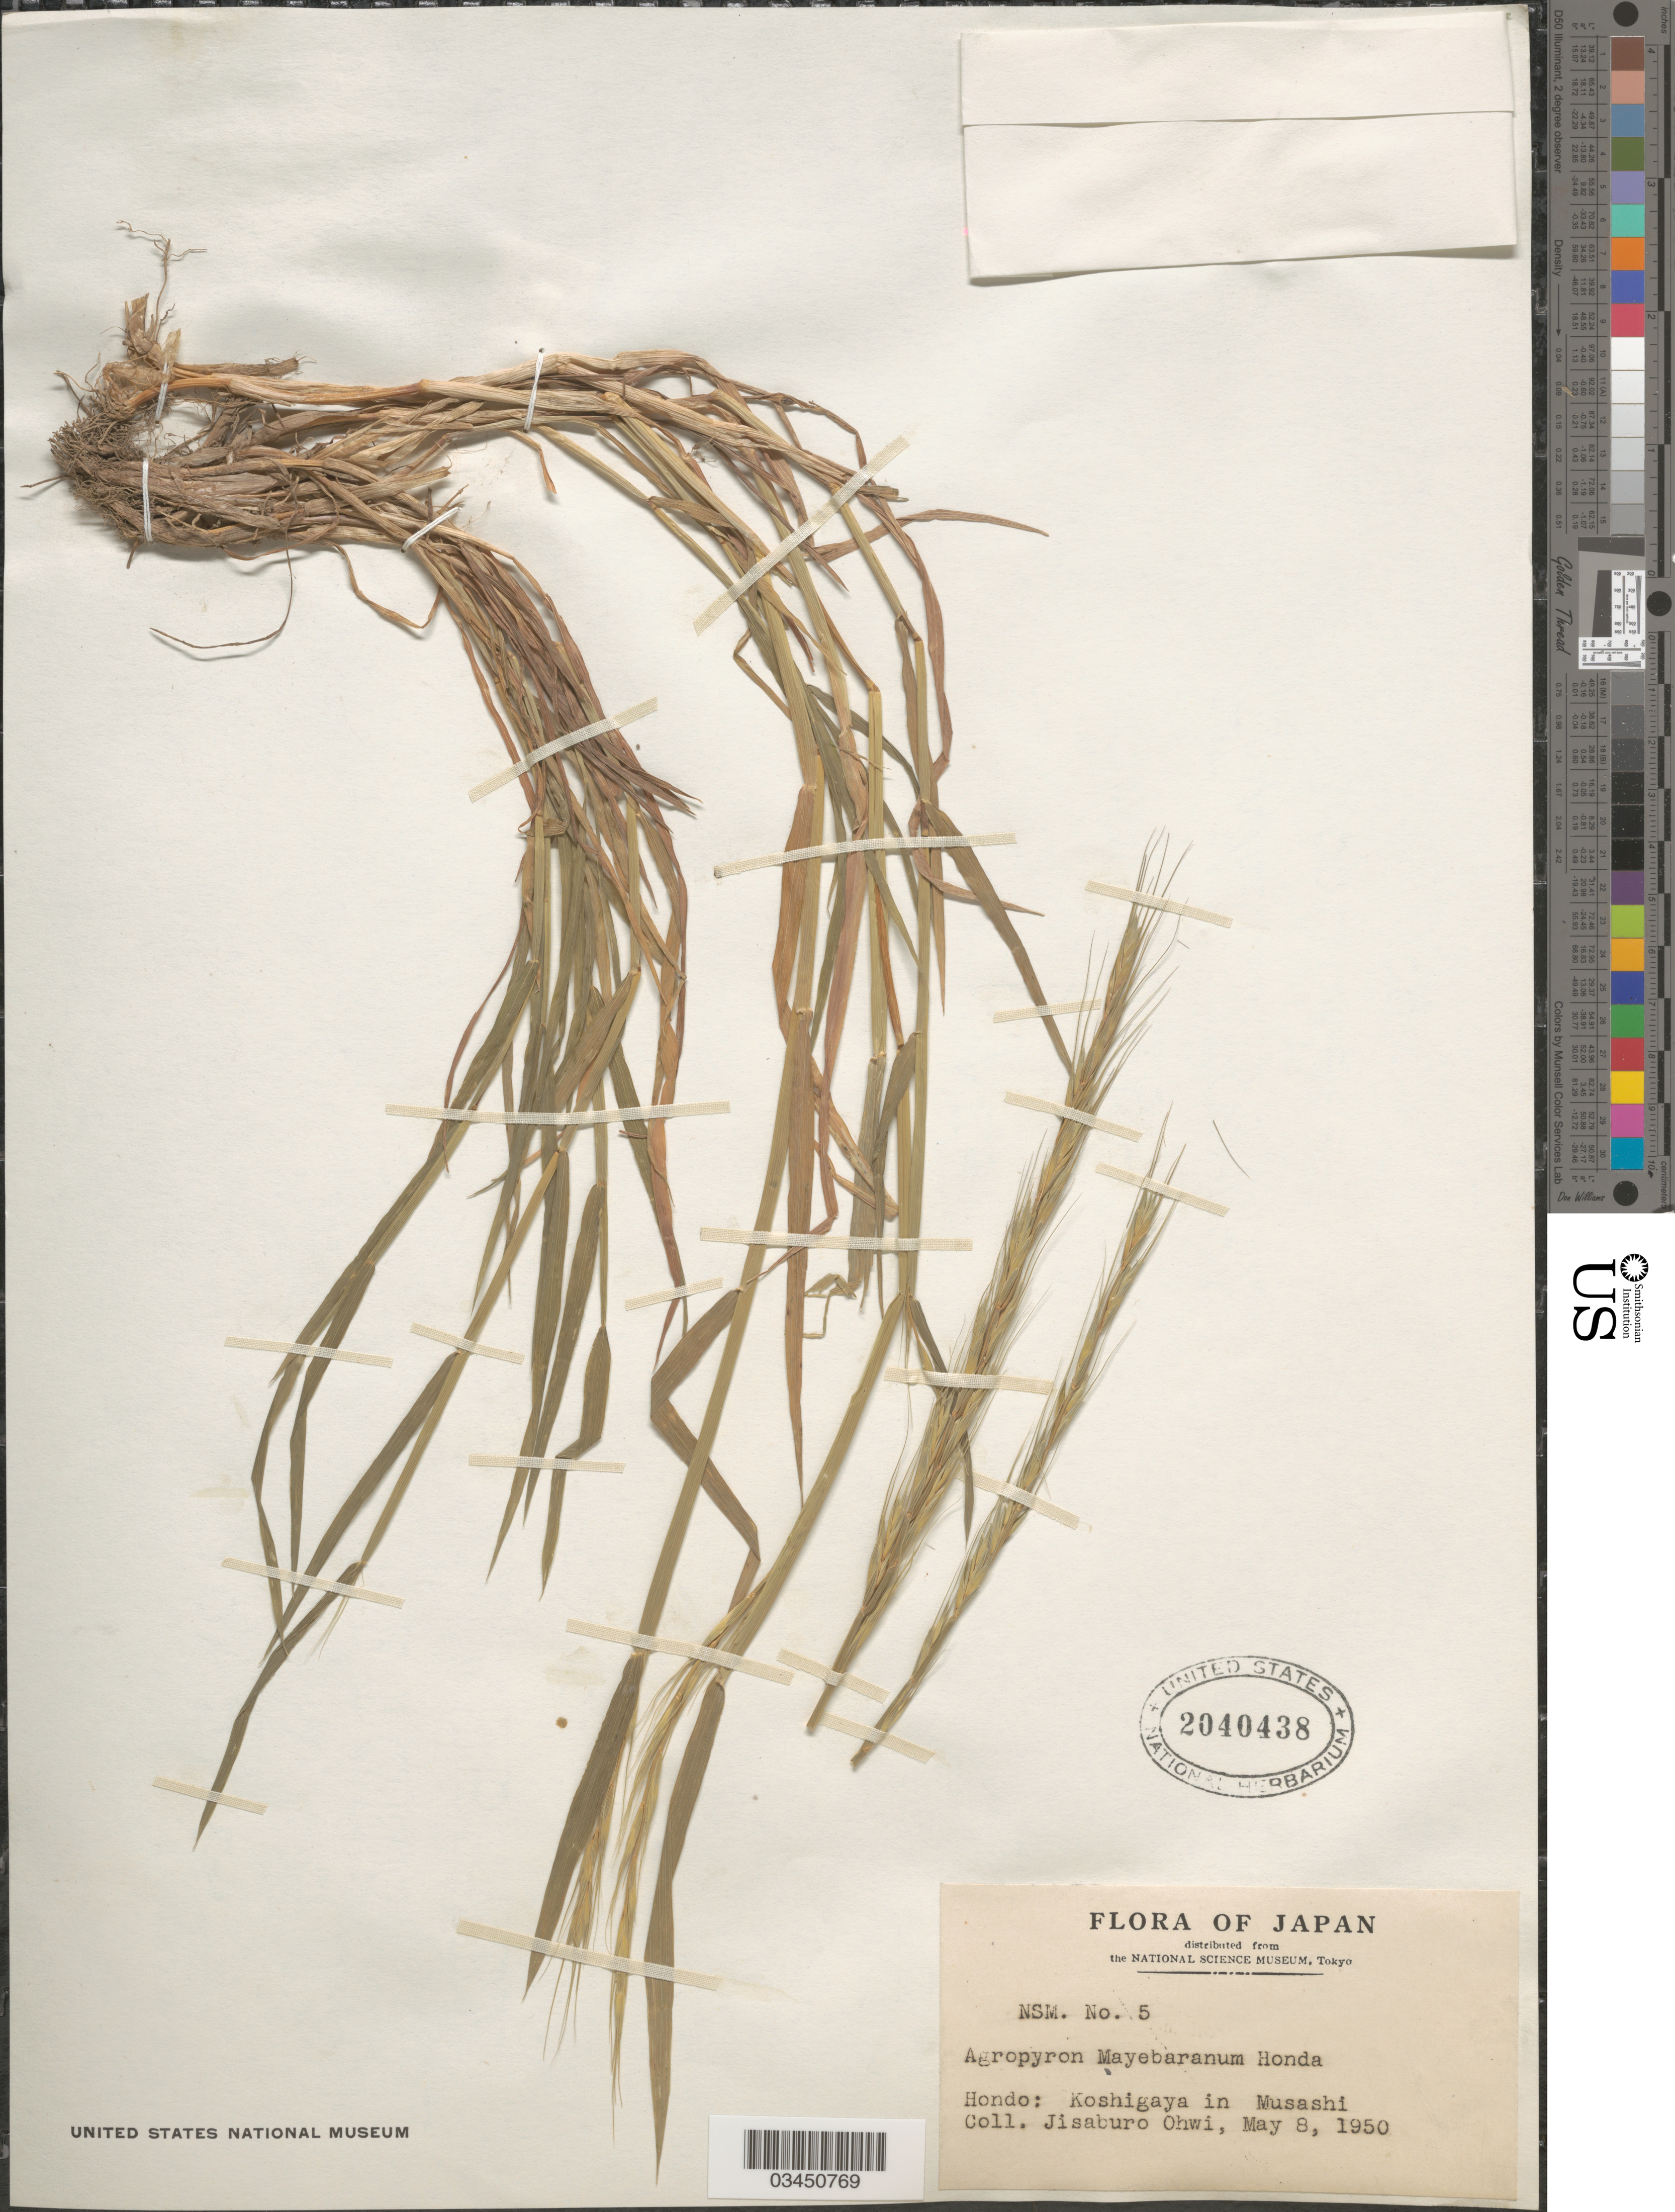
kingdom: Plantae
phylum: Tracheophyta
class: Liliopsida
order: Poales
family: Poaceae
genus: Elymus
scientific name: Elymus x mayebaranus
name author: (Honda) S.L. Chen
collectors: J. Ohwi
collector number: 5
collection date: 1950-05-08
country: Japan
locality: Hondo: Koshigaya in Musashi.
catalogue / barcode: US 2040438